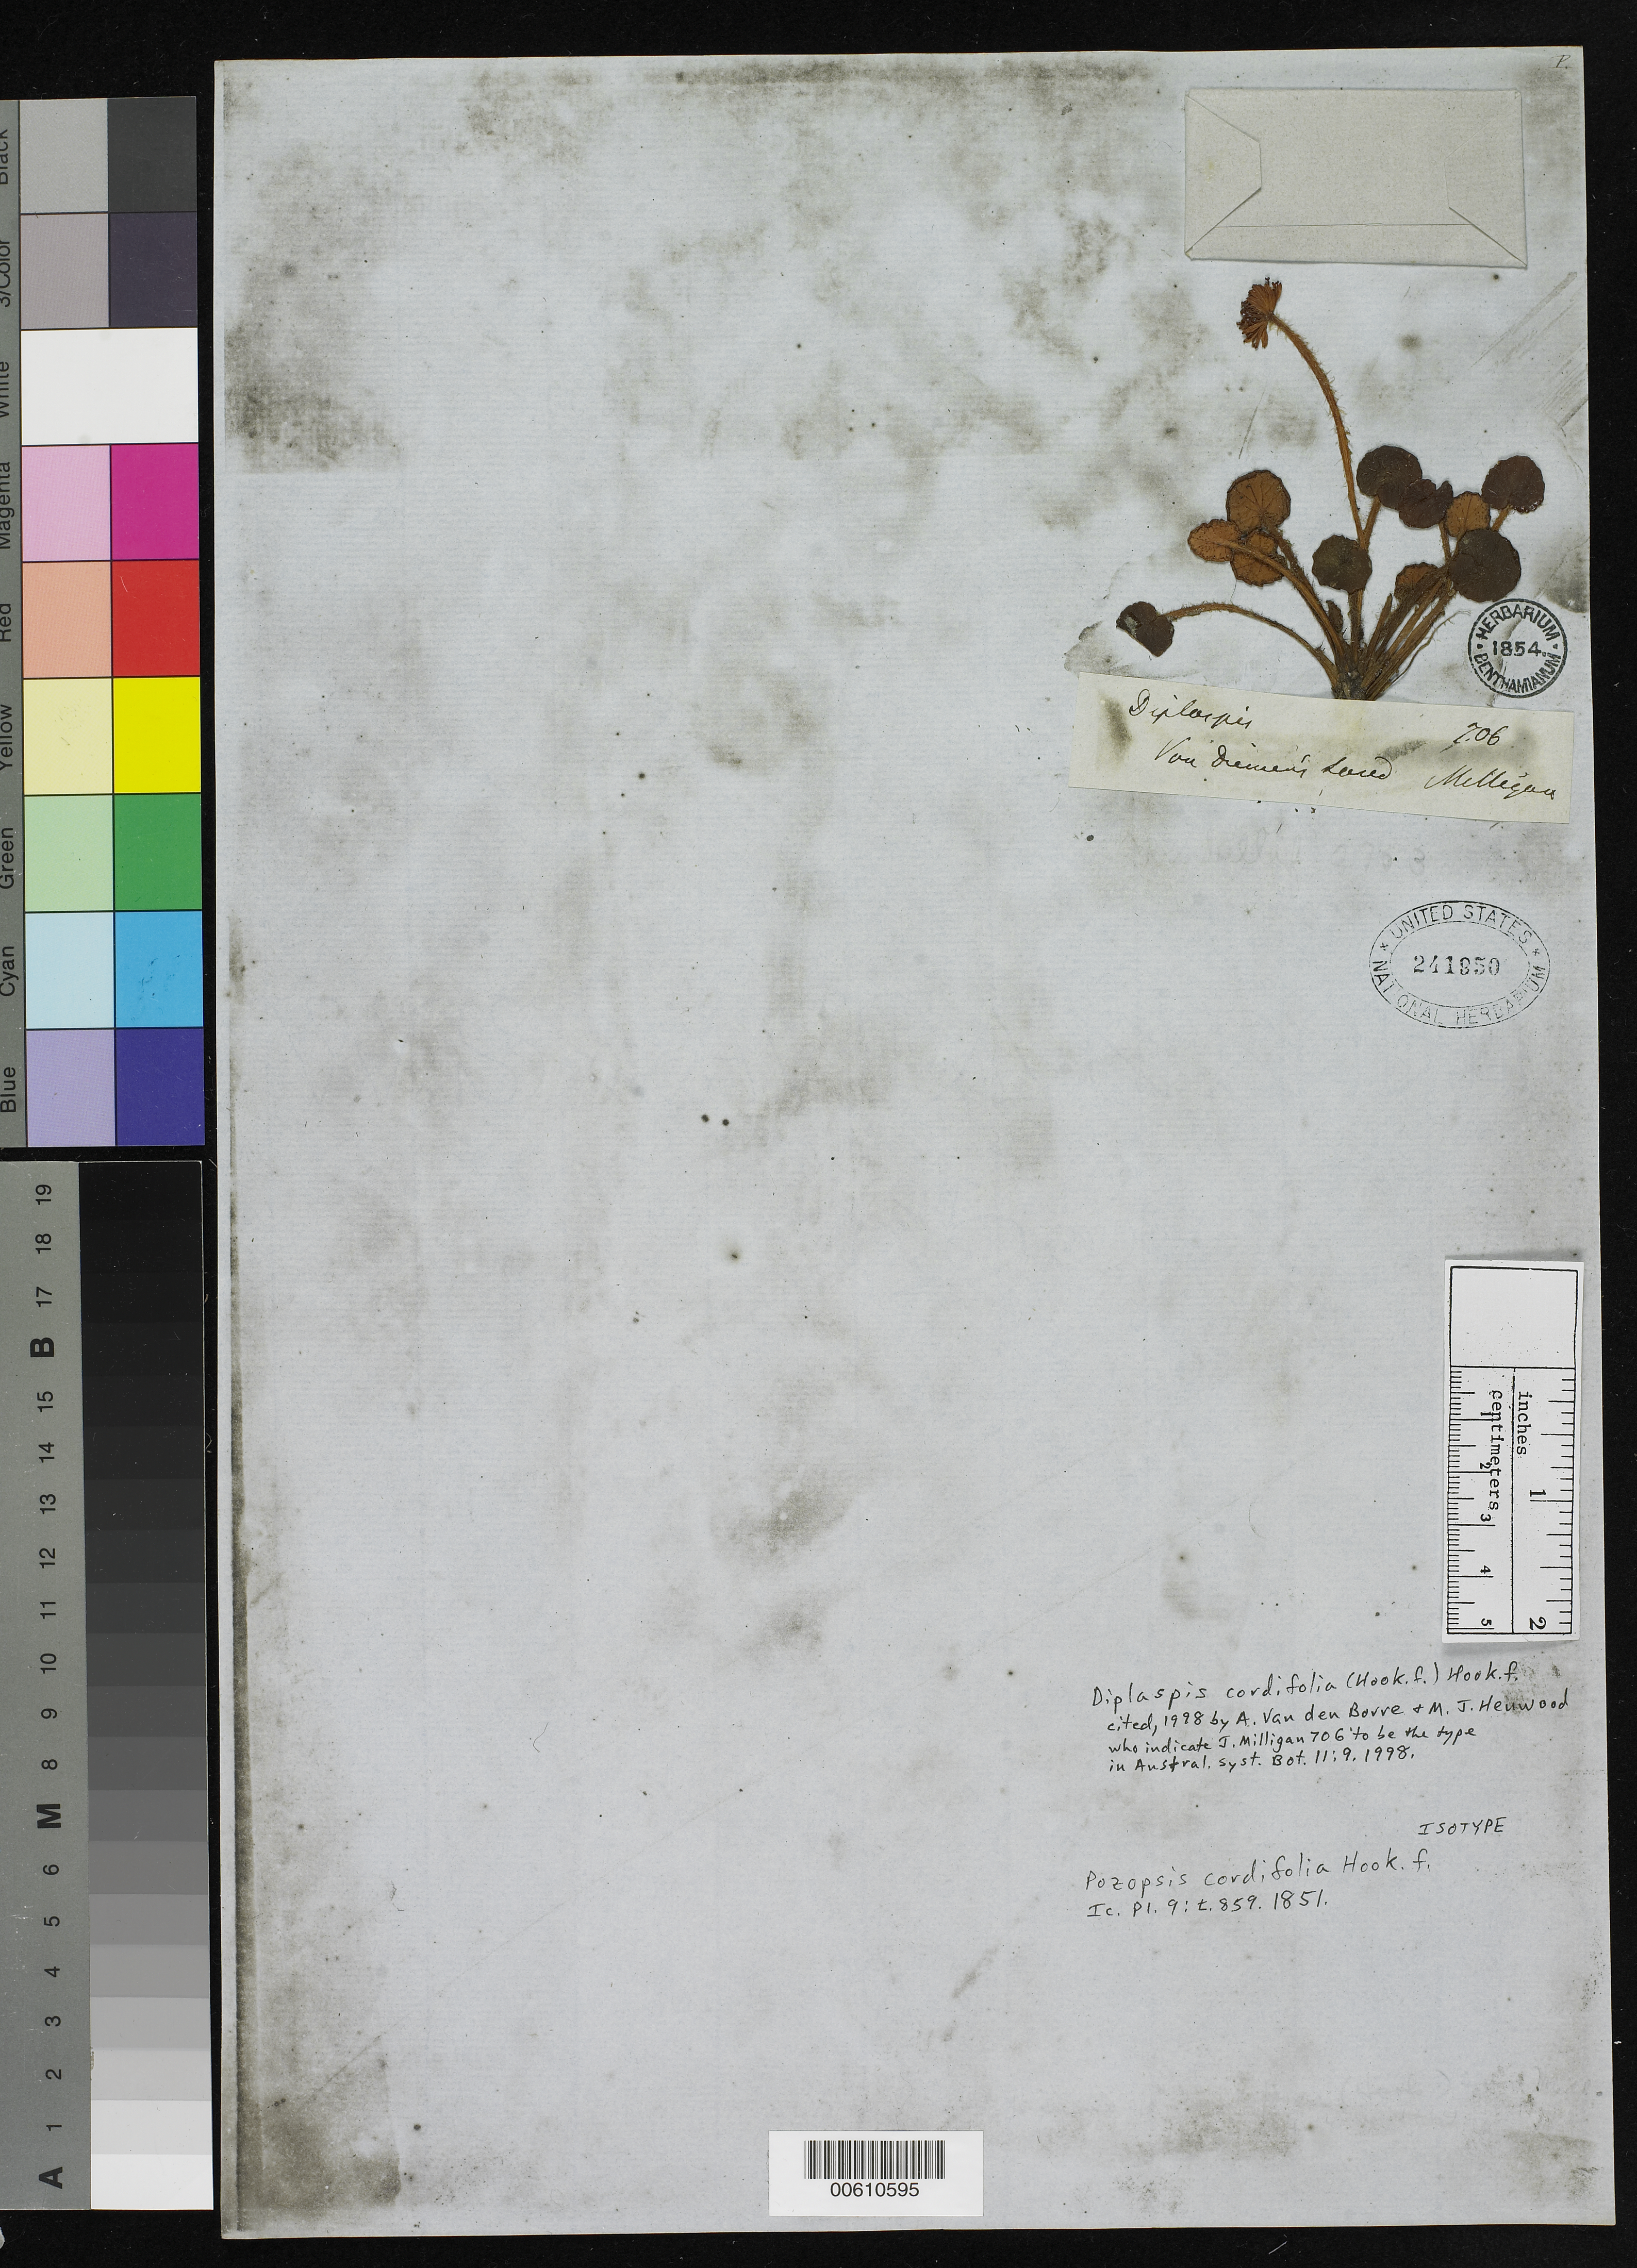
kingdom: Plantae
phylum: Tracheophyta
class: Magnoliopsida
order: Apiales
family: Apiaceae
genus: Pozopsis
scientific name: Pozopsis cordifolia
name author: Hook. f.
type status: Isotype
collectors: J. Milligan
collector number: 706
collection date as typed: Jan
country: Australia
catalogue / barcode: US 241950